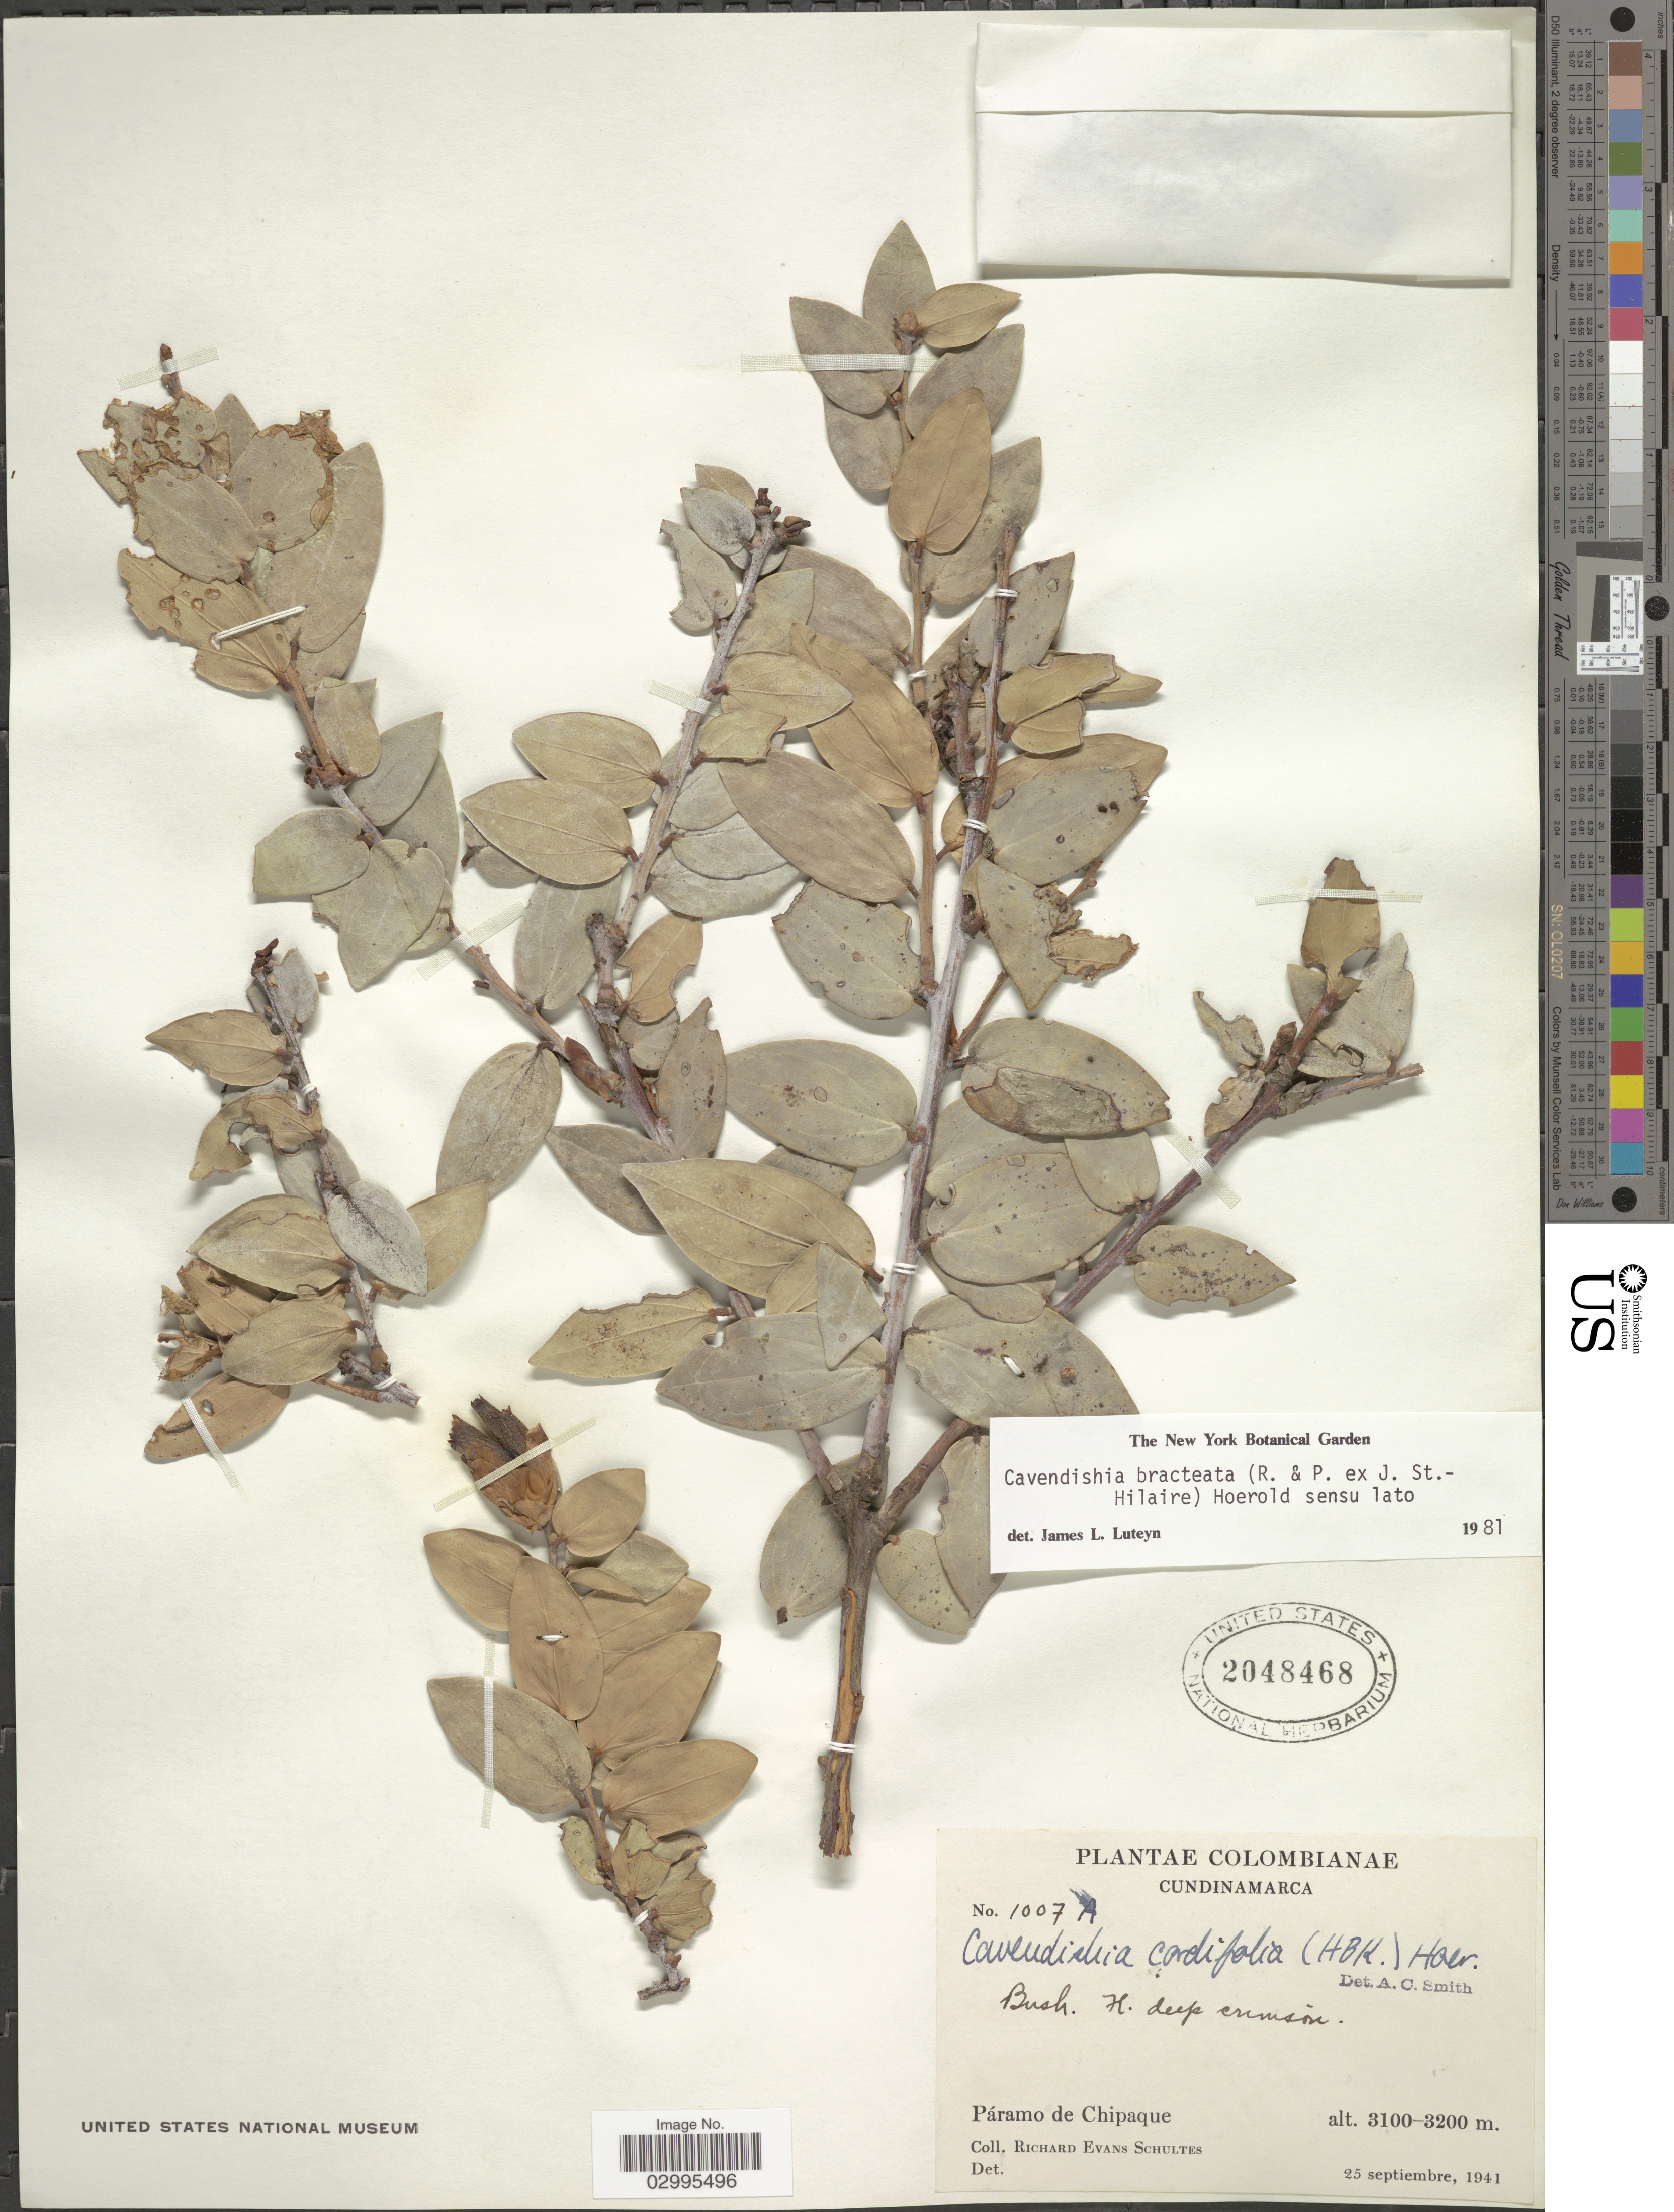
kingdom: Plantae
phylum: Tracheophyta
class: Magnoliopsida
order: Ericales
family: Ericaceae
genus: Cavendishia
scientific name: Cavendishia bracteata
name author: (Ruiz & Pav. ex J. St.-Hil.) Hoerold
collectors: R. E. Schultes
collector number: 1007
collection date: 1941-09-25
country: Colombia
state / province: Cundinamarca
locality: Páramo de Chipaque.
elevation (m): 3100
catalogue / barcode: US 2048468